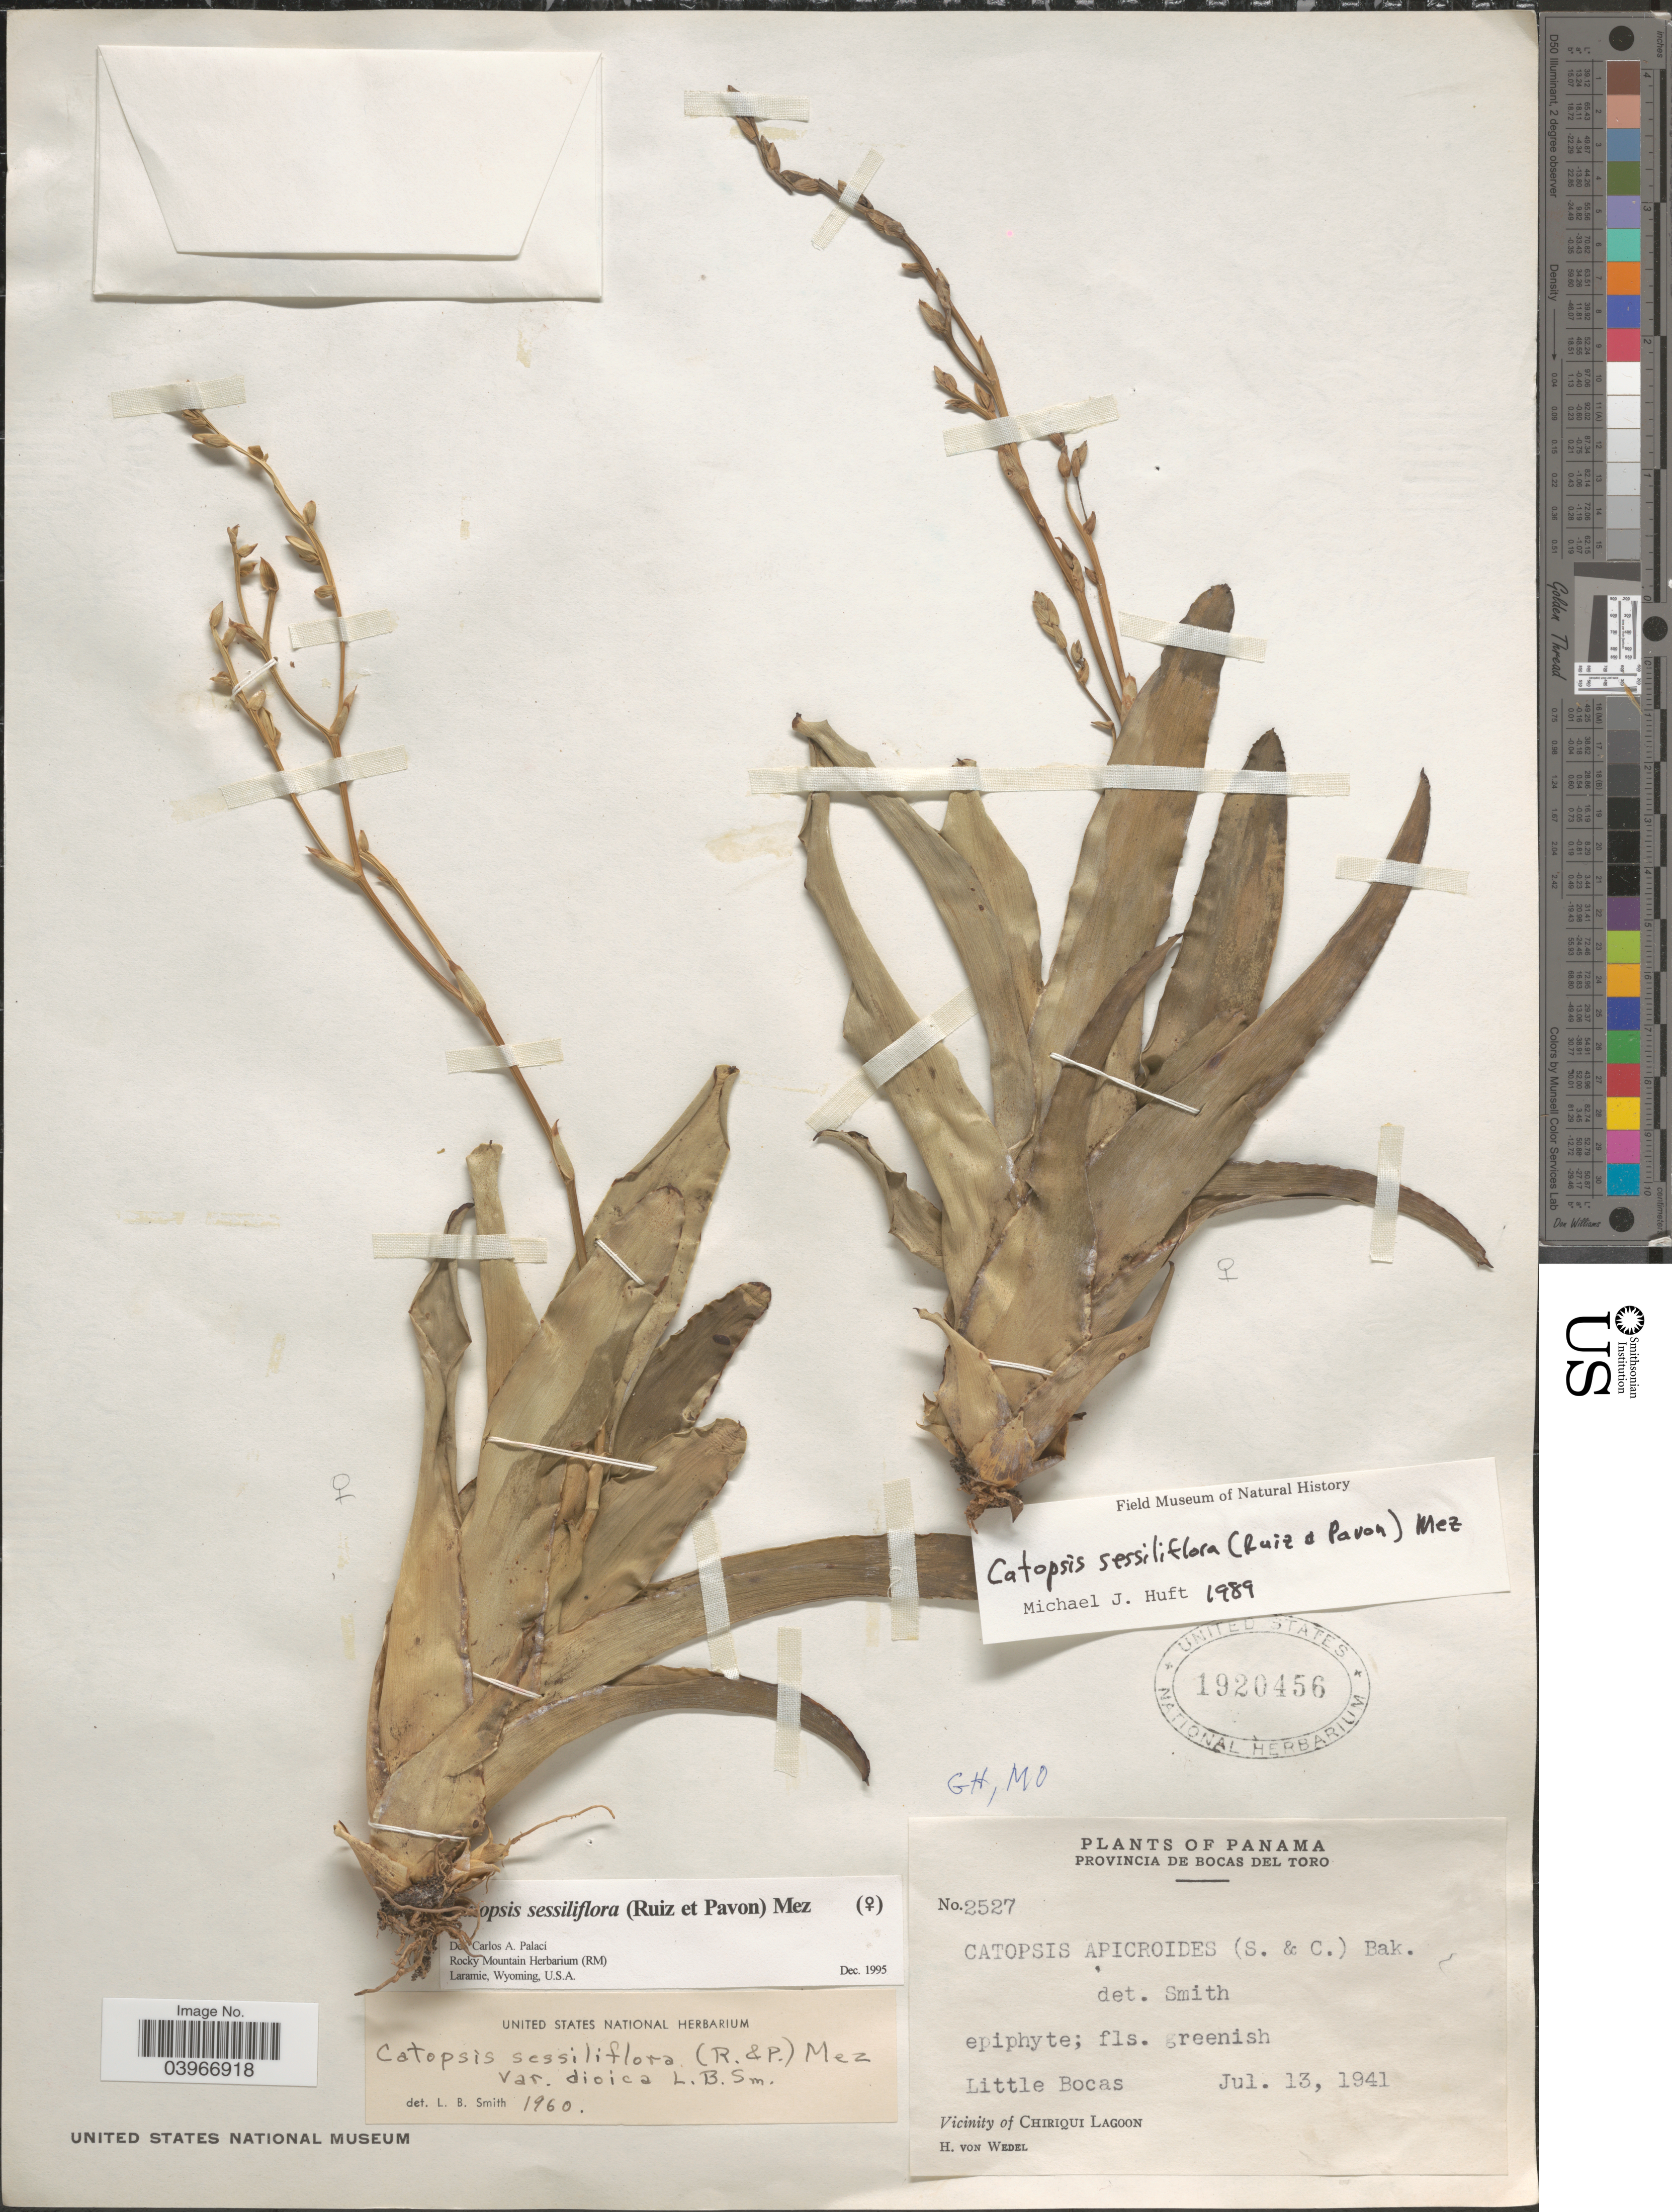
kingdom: Plantae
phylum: Tracheophyta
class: Liliopsida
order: Poales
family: Bromeliaceae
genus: Catopsis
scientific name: Catopsis sessiliflora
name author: (Ruiz & Pav.) Mez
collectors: H. von Wedel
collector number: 2527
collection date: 1941-07-13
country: Panama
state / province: Bocas del Toro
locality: Little Bocas. Vicinity of Chiriqui Lagoon.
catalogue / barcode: US 1920456